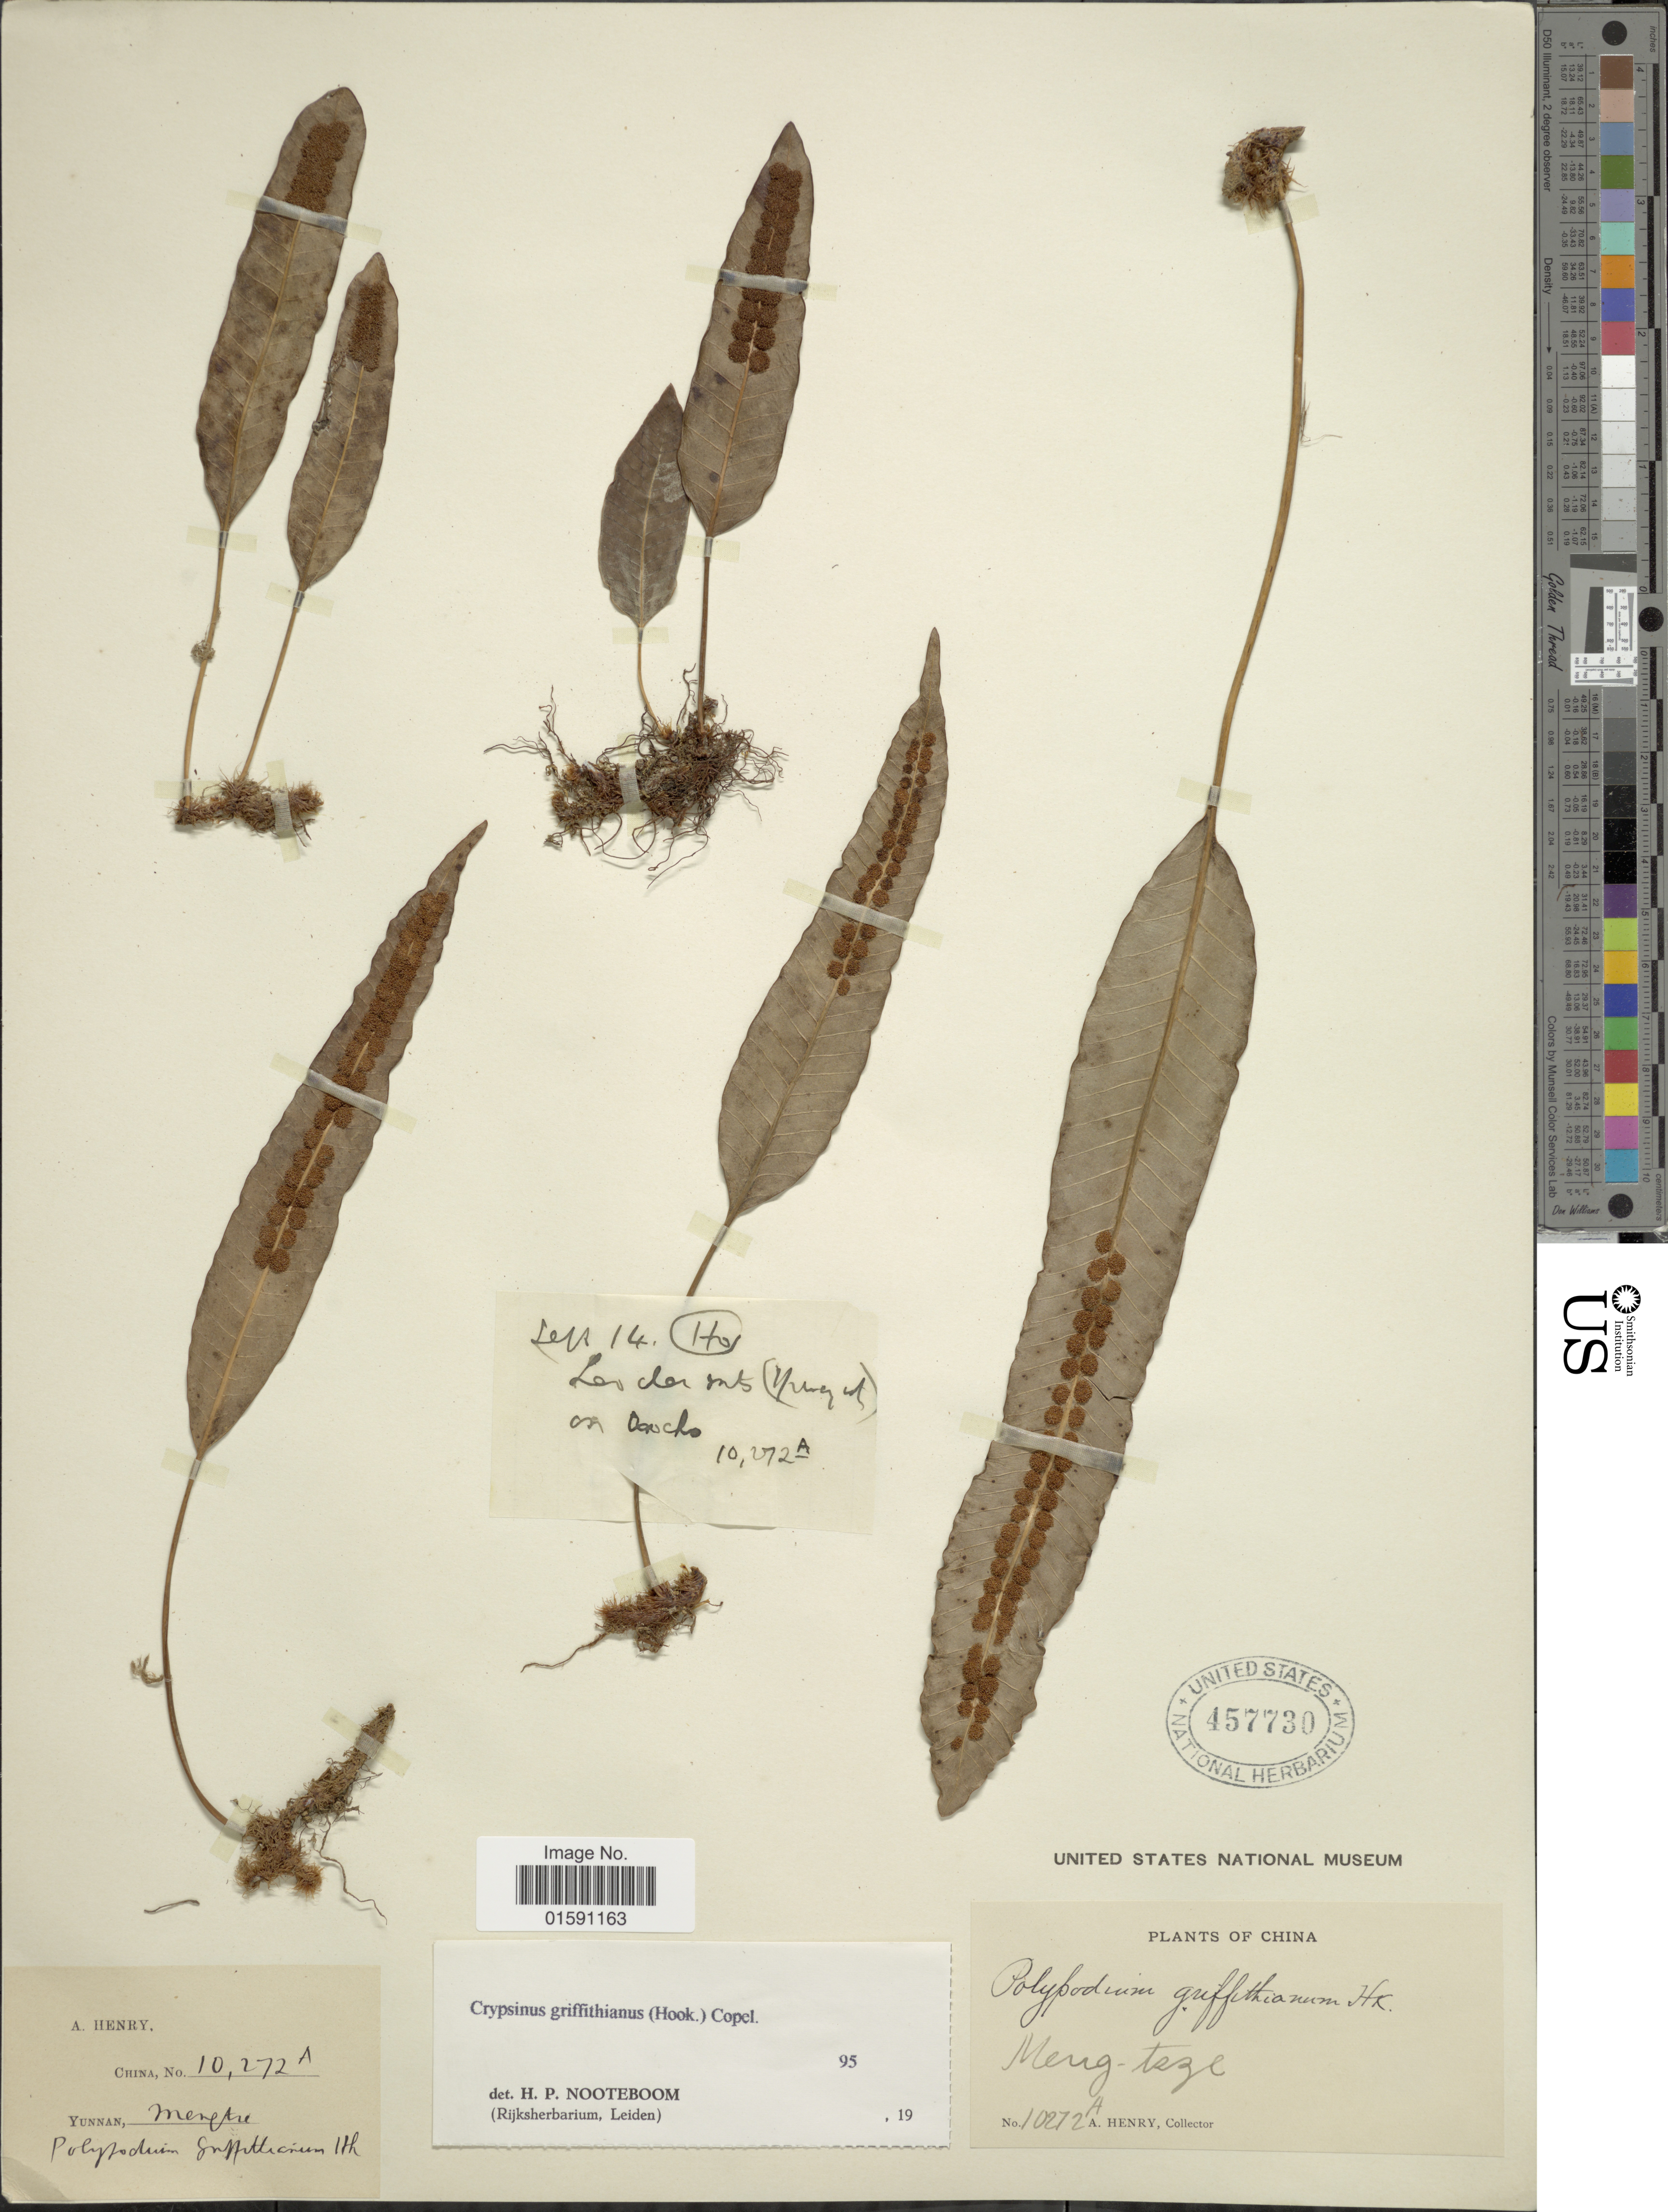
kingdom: Plantae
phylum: Tracheophyta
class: Polypodiopsida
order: Polypodiales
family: Polypodiaceae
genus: Selliguea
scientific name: Selliguea griffithiana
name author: (Hook.) Fraser-Jenk.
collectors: A. Henry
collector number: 10272 A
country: China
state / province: Yunnan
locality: Mengtze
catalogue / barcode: US 457730